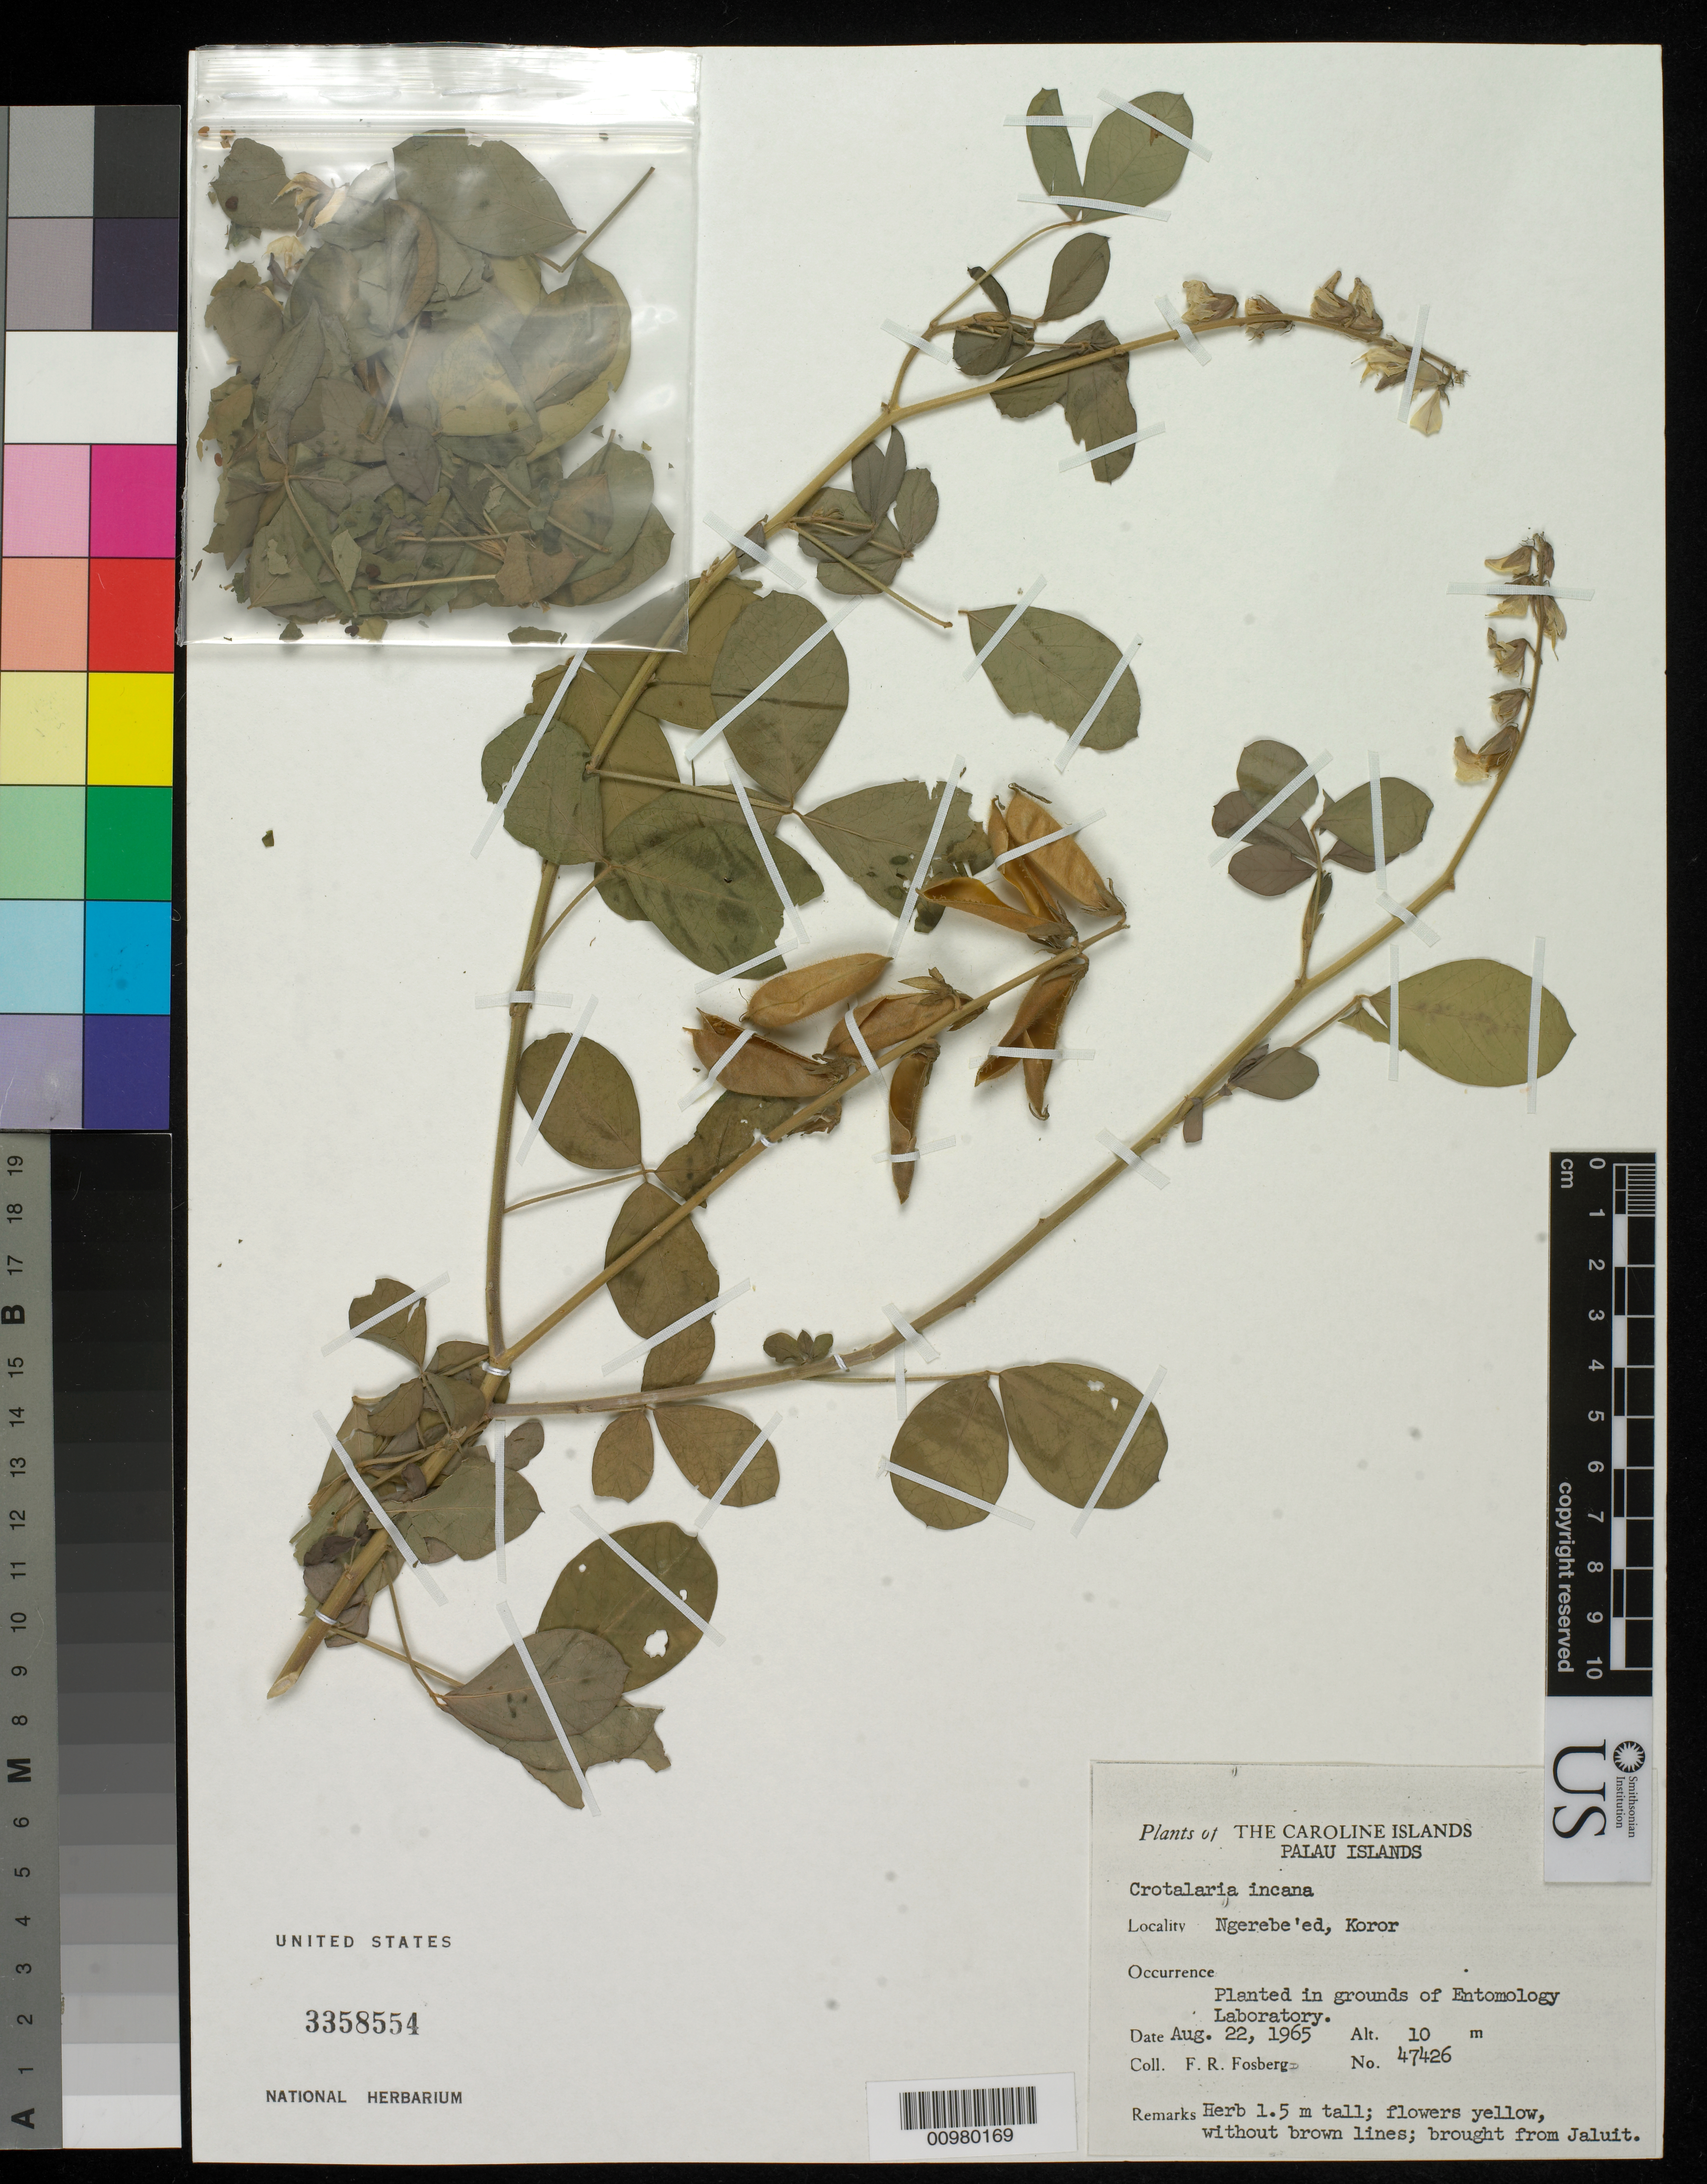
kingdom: Plantae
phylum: Tracheophyta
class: Magnoliopsida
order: Fabales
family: Fabaceae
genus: Crotalaria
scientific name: Crotalaria incana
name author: L.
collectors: F. R. Fosberg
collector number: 47426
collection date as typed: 22 Aug 1965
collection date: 1965-08-22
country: Palau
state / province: Koror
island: Oreor (Koror)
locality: Planted in grounds of Entomology Laboratory, Ngerebe'ed, Koror, Palau Islands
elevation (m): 10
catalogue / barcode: US 3358554